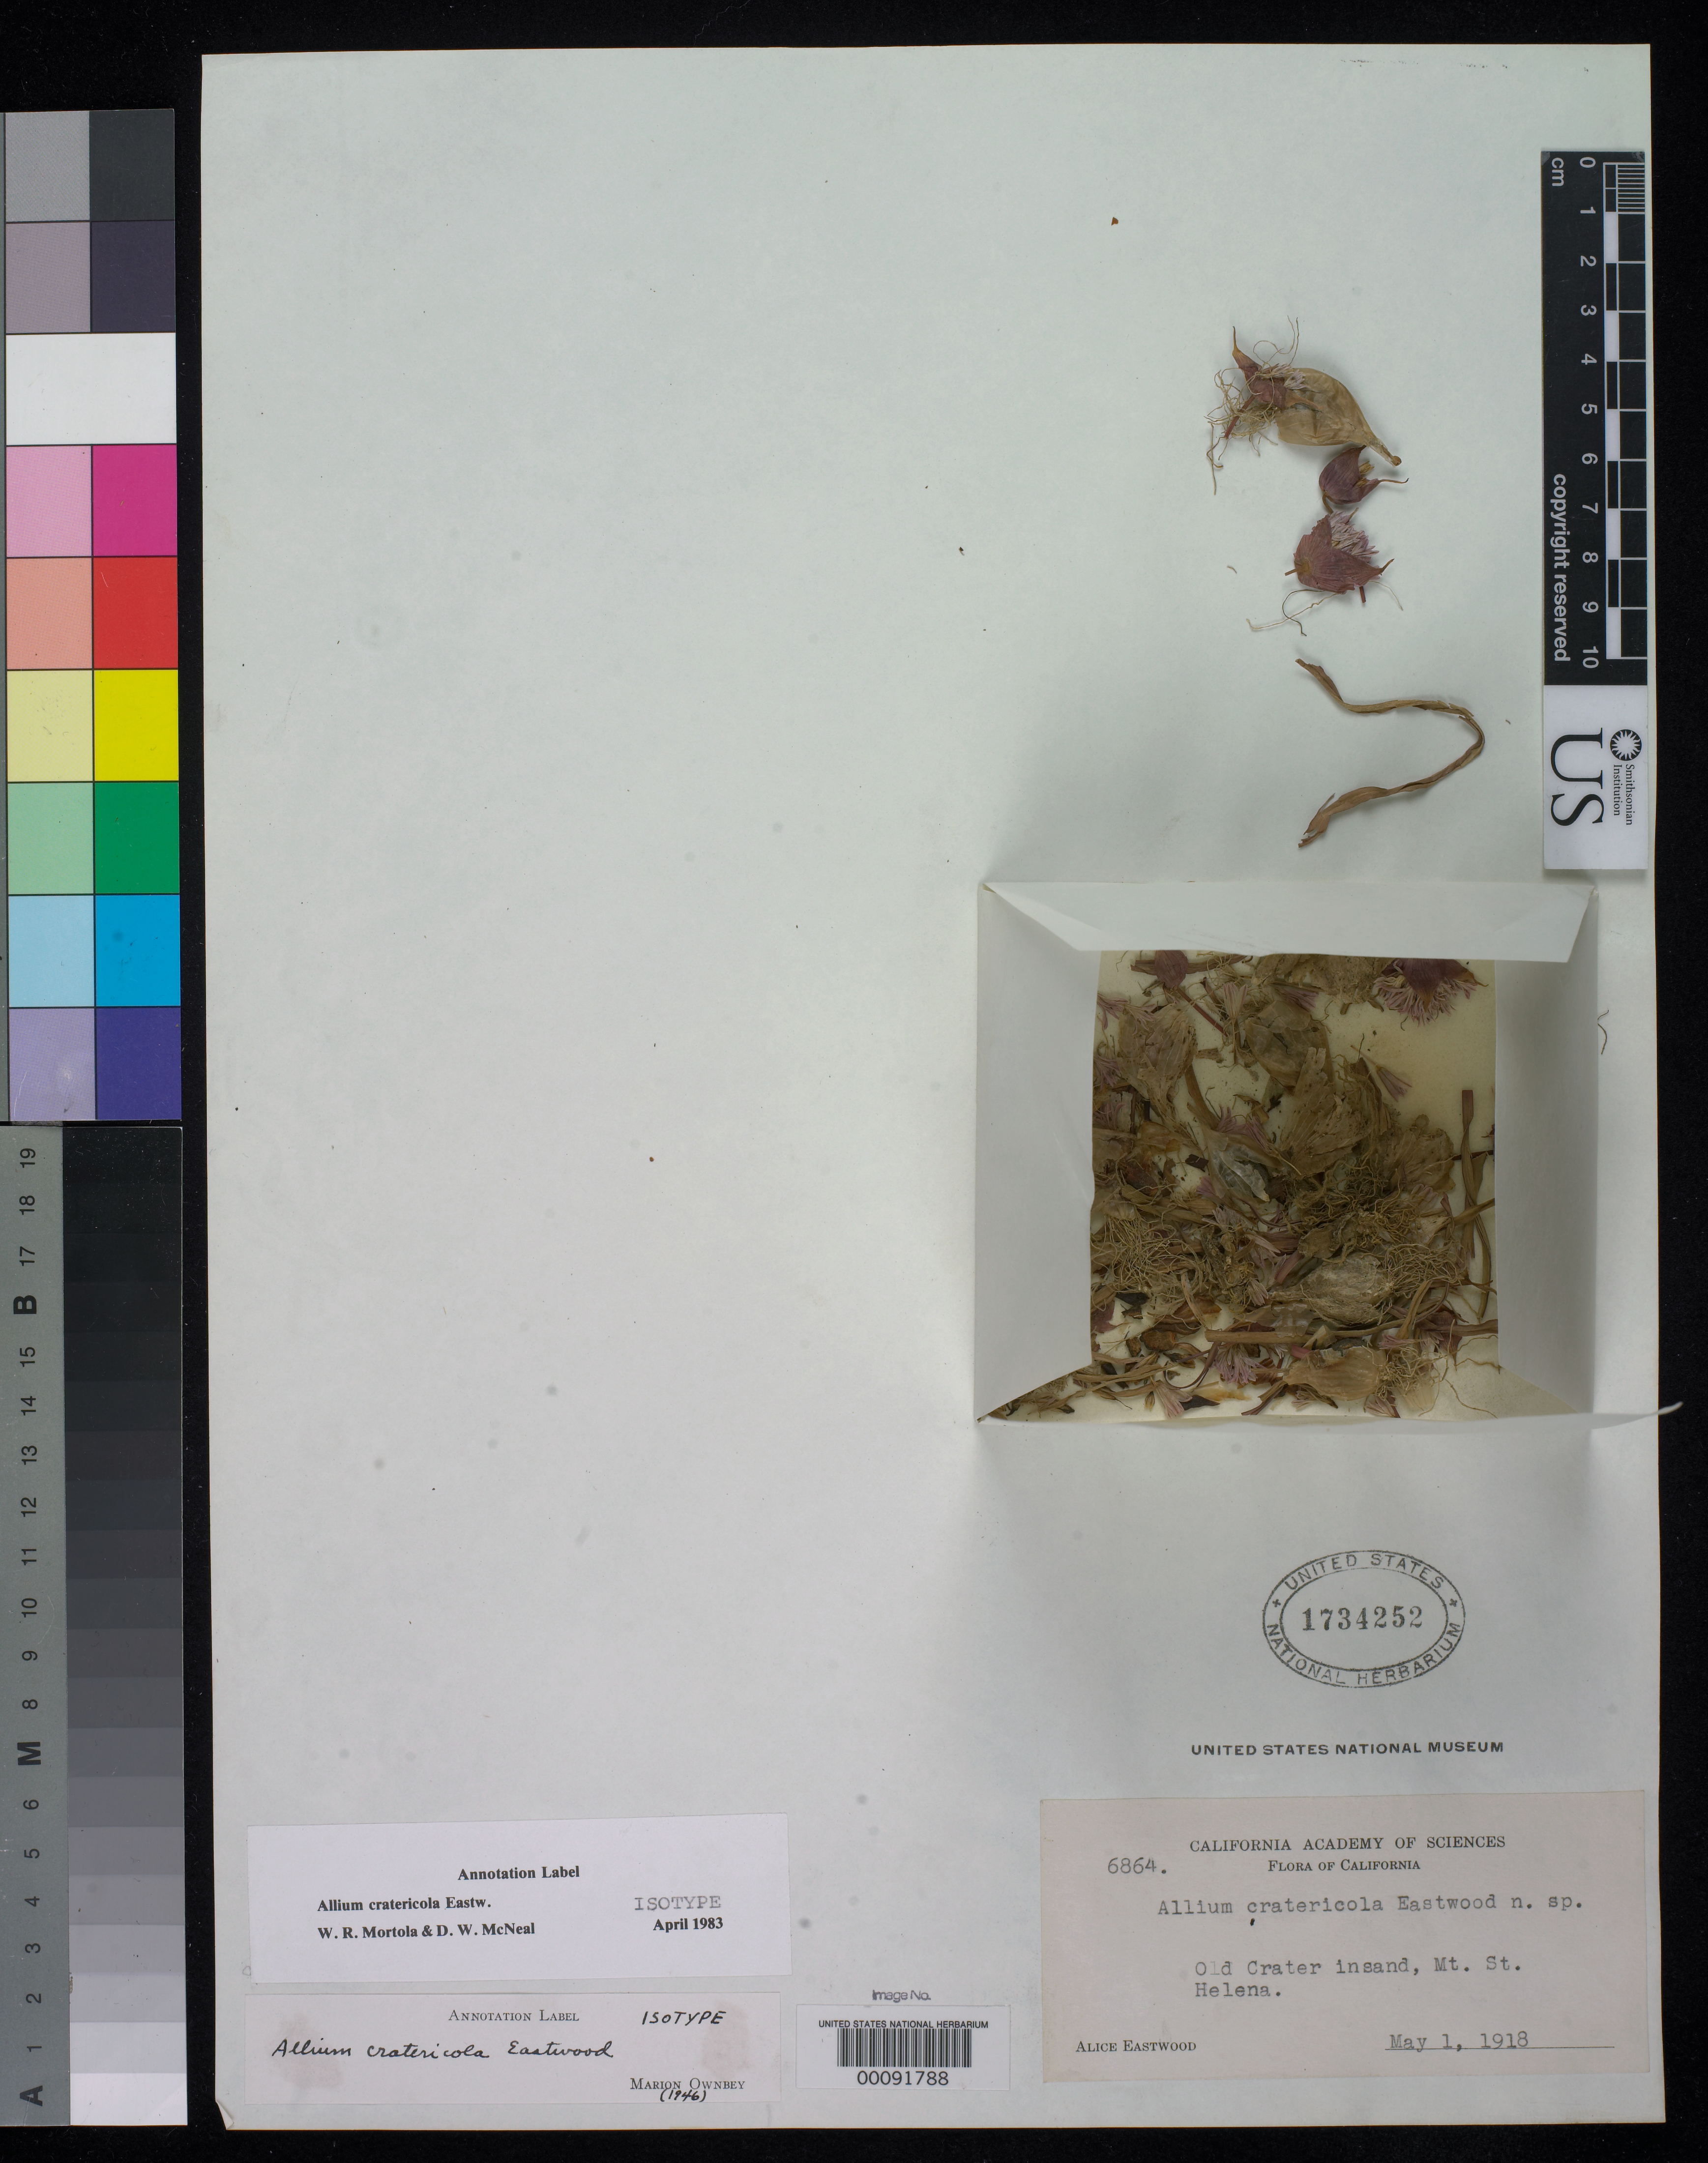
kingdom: Plantae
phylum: Tracheophyta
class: Liliopsida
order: Asparagales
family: Amaryllidaceae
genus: Allium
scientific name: Allium cratericola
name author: Eastw.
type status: Isotype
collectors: A. Eastwood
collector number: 6864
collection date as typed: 01 May 1918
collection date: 1918-05-01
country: United States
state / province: California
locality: O.D. crater in sand, Mt. St. Helena.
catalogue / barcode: US 1734252